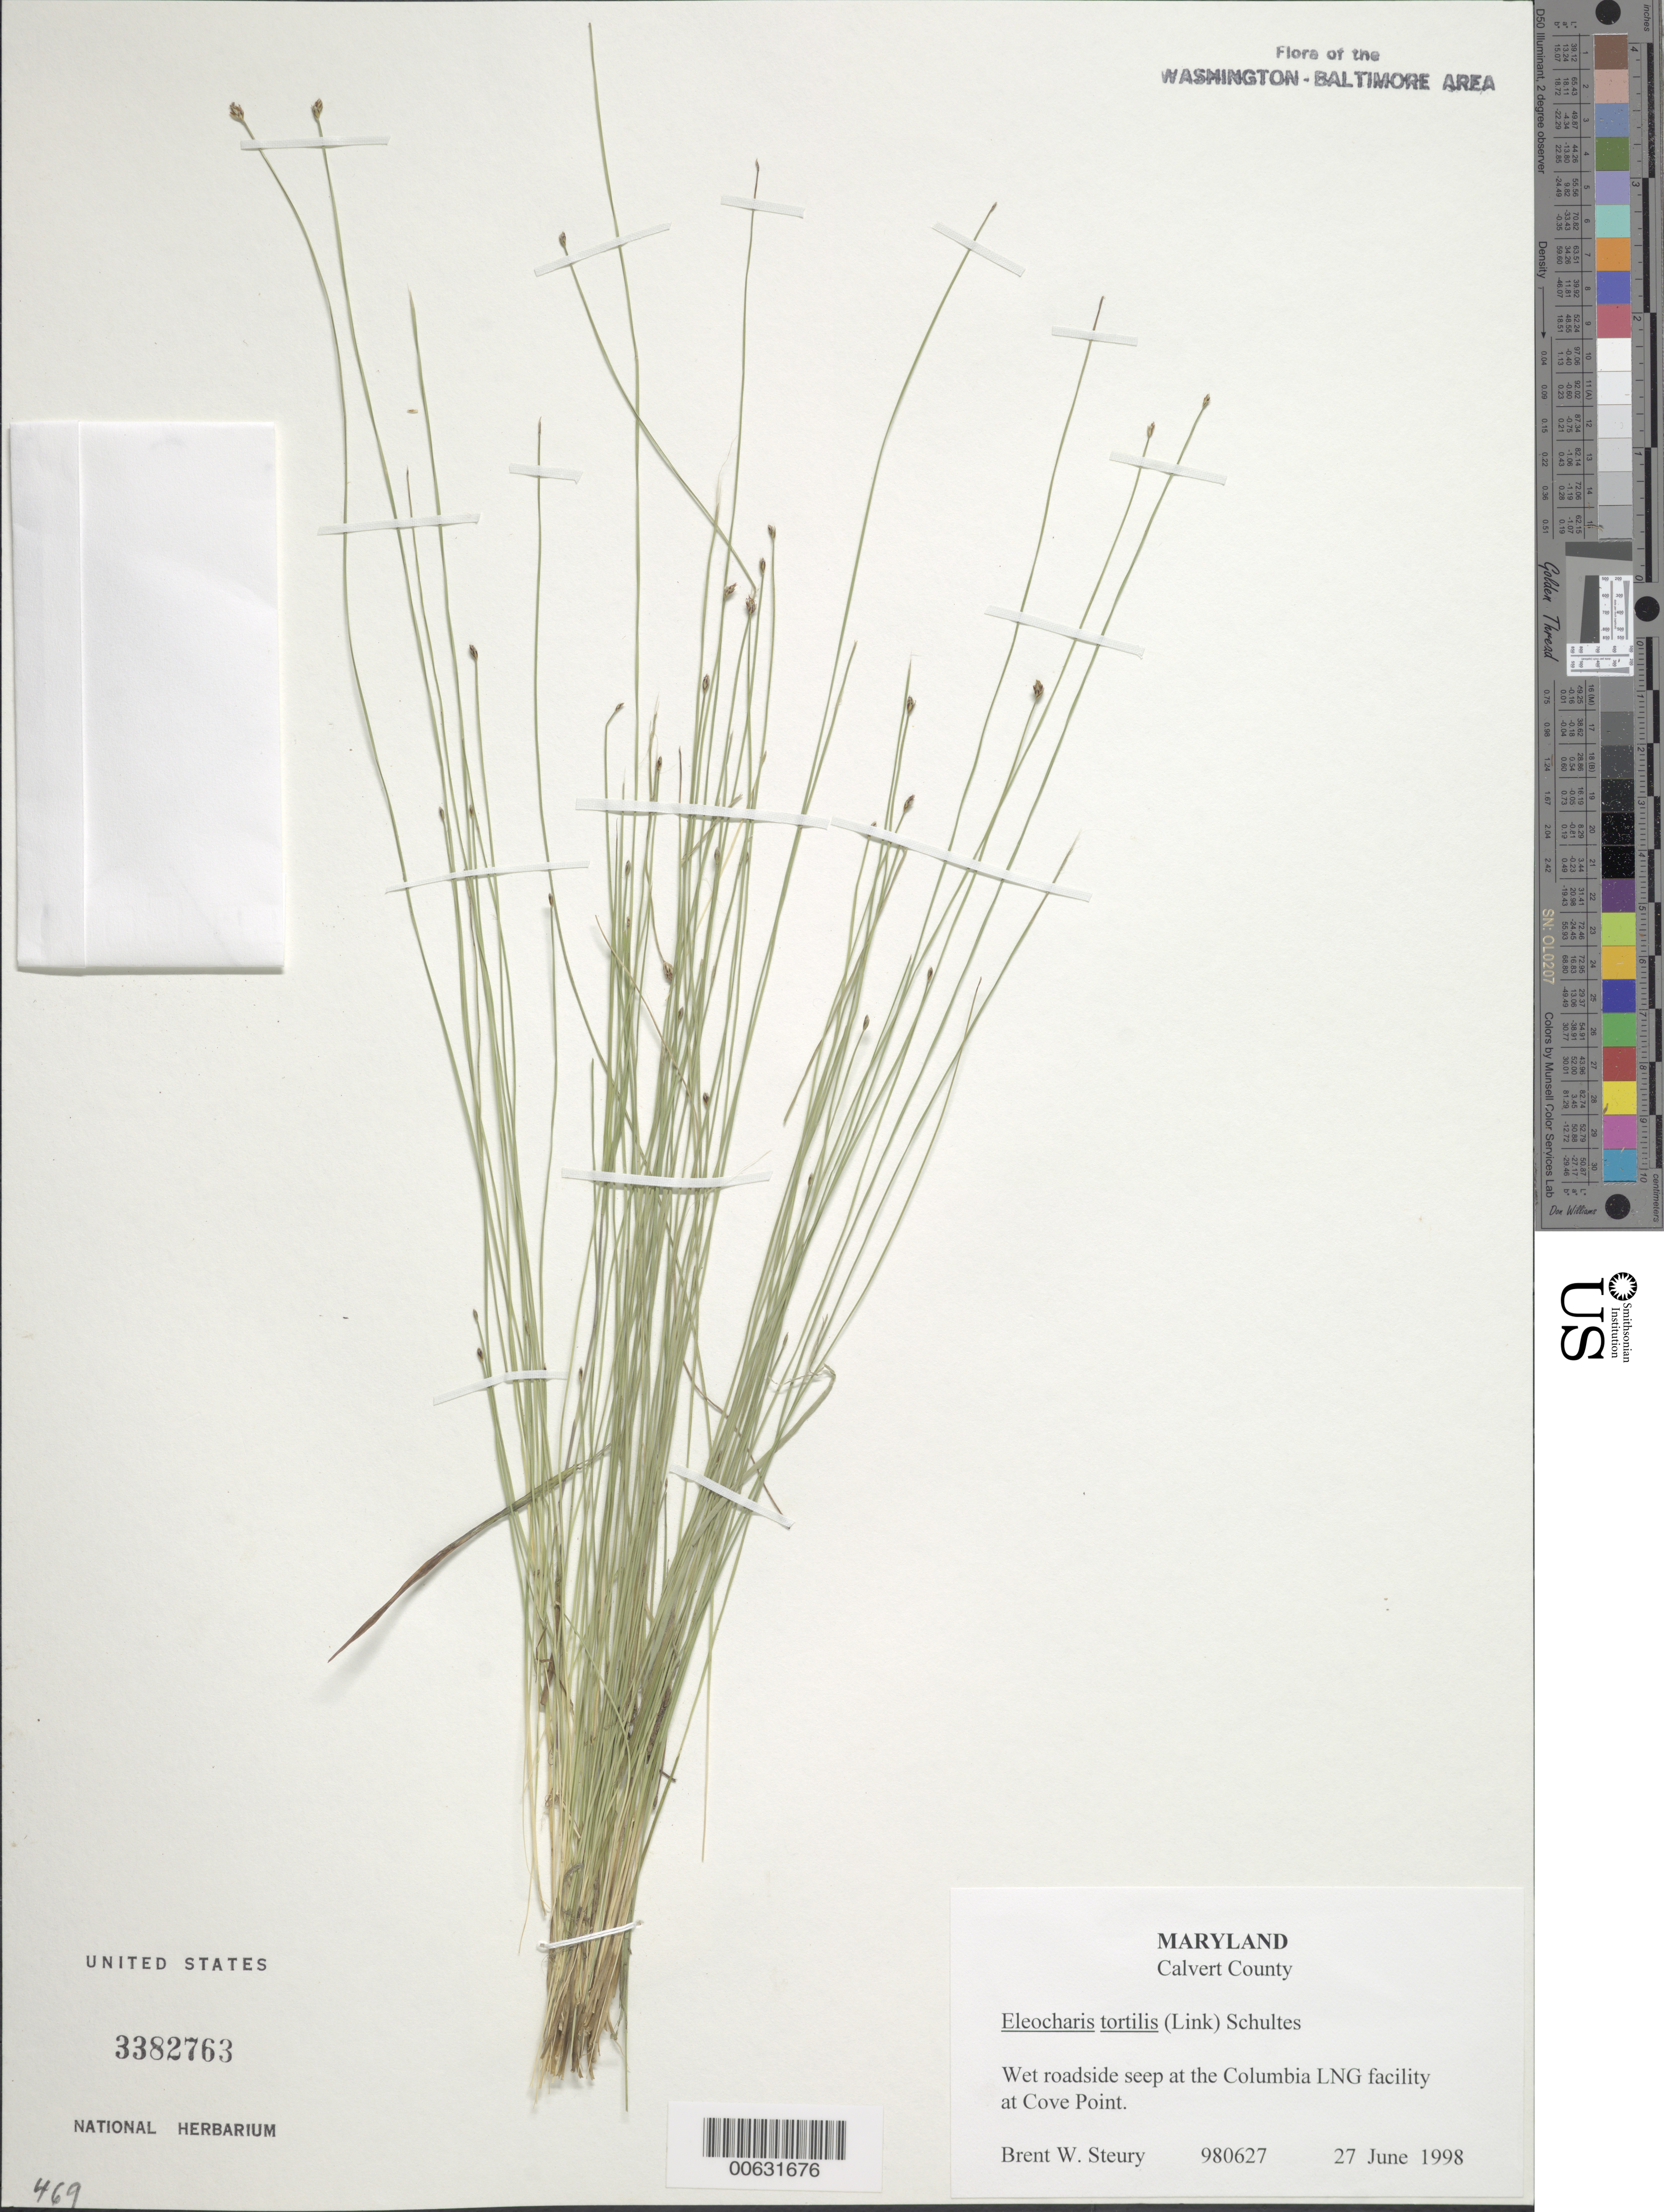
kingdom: Plantae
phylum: Tracheophyta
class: Liliopsida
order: Poales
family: Cyperaceae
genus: Eleocharis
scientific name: Eleocharis tortilis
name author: (Link) Schult.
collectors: B. Steury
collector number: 980627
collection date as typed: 27 Jun 1998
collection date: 1998-06-27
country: United States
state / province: Maryland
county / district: Calvert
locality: Columbia Long facility at Cove Point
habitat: Wet roadside seep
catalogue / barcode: US 3382763